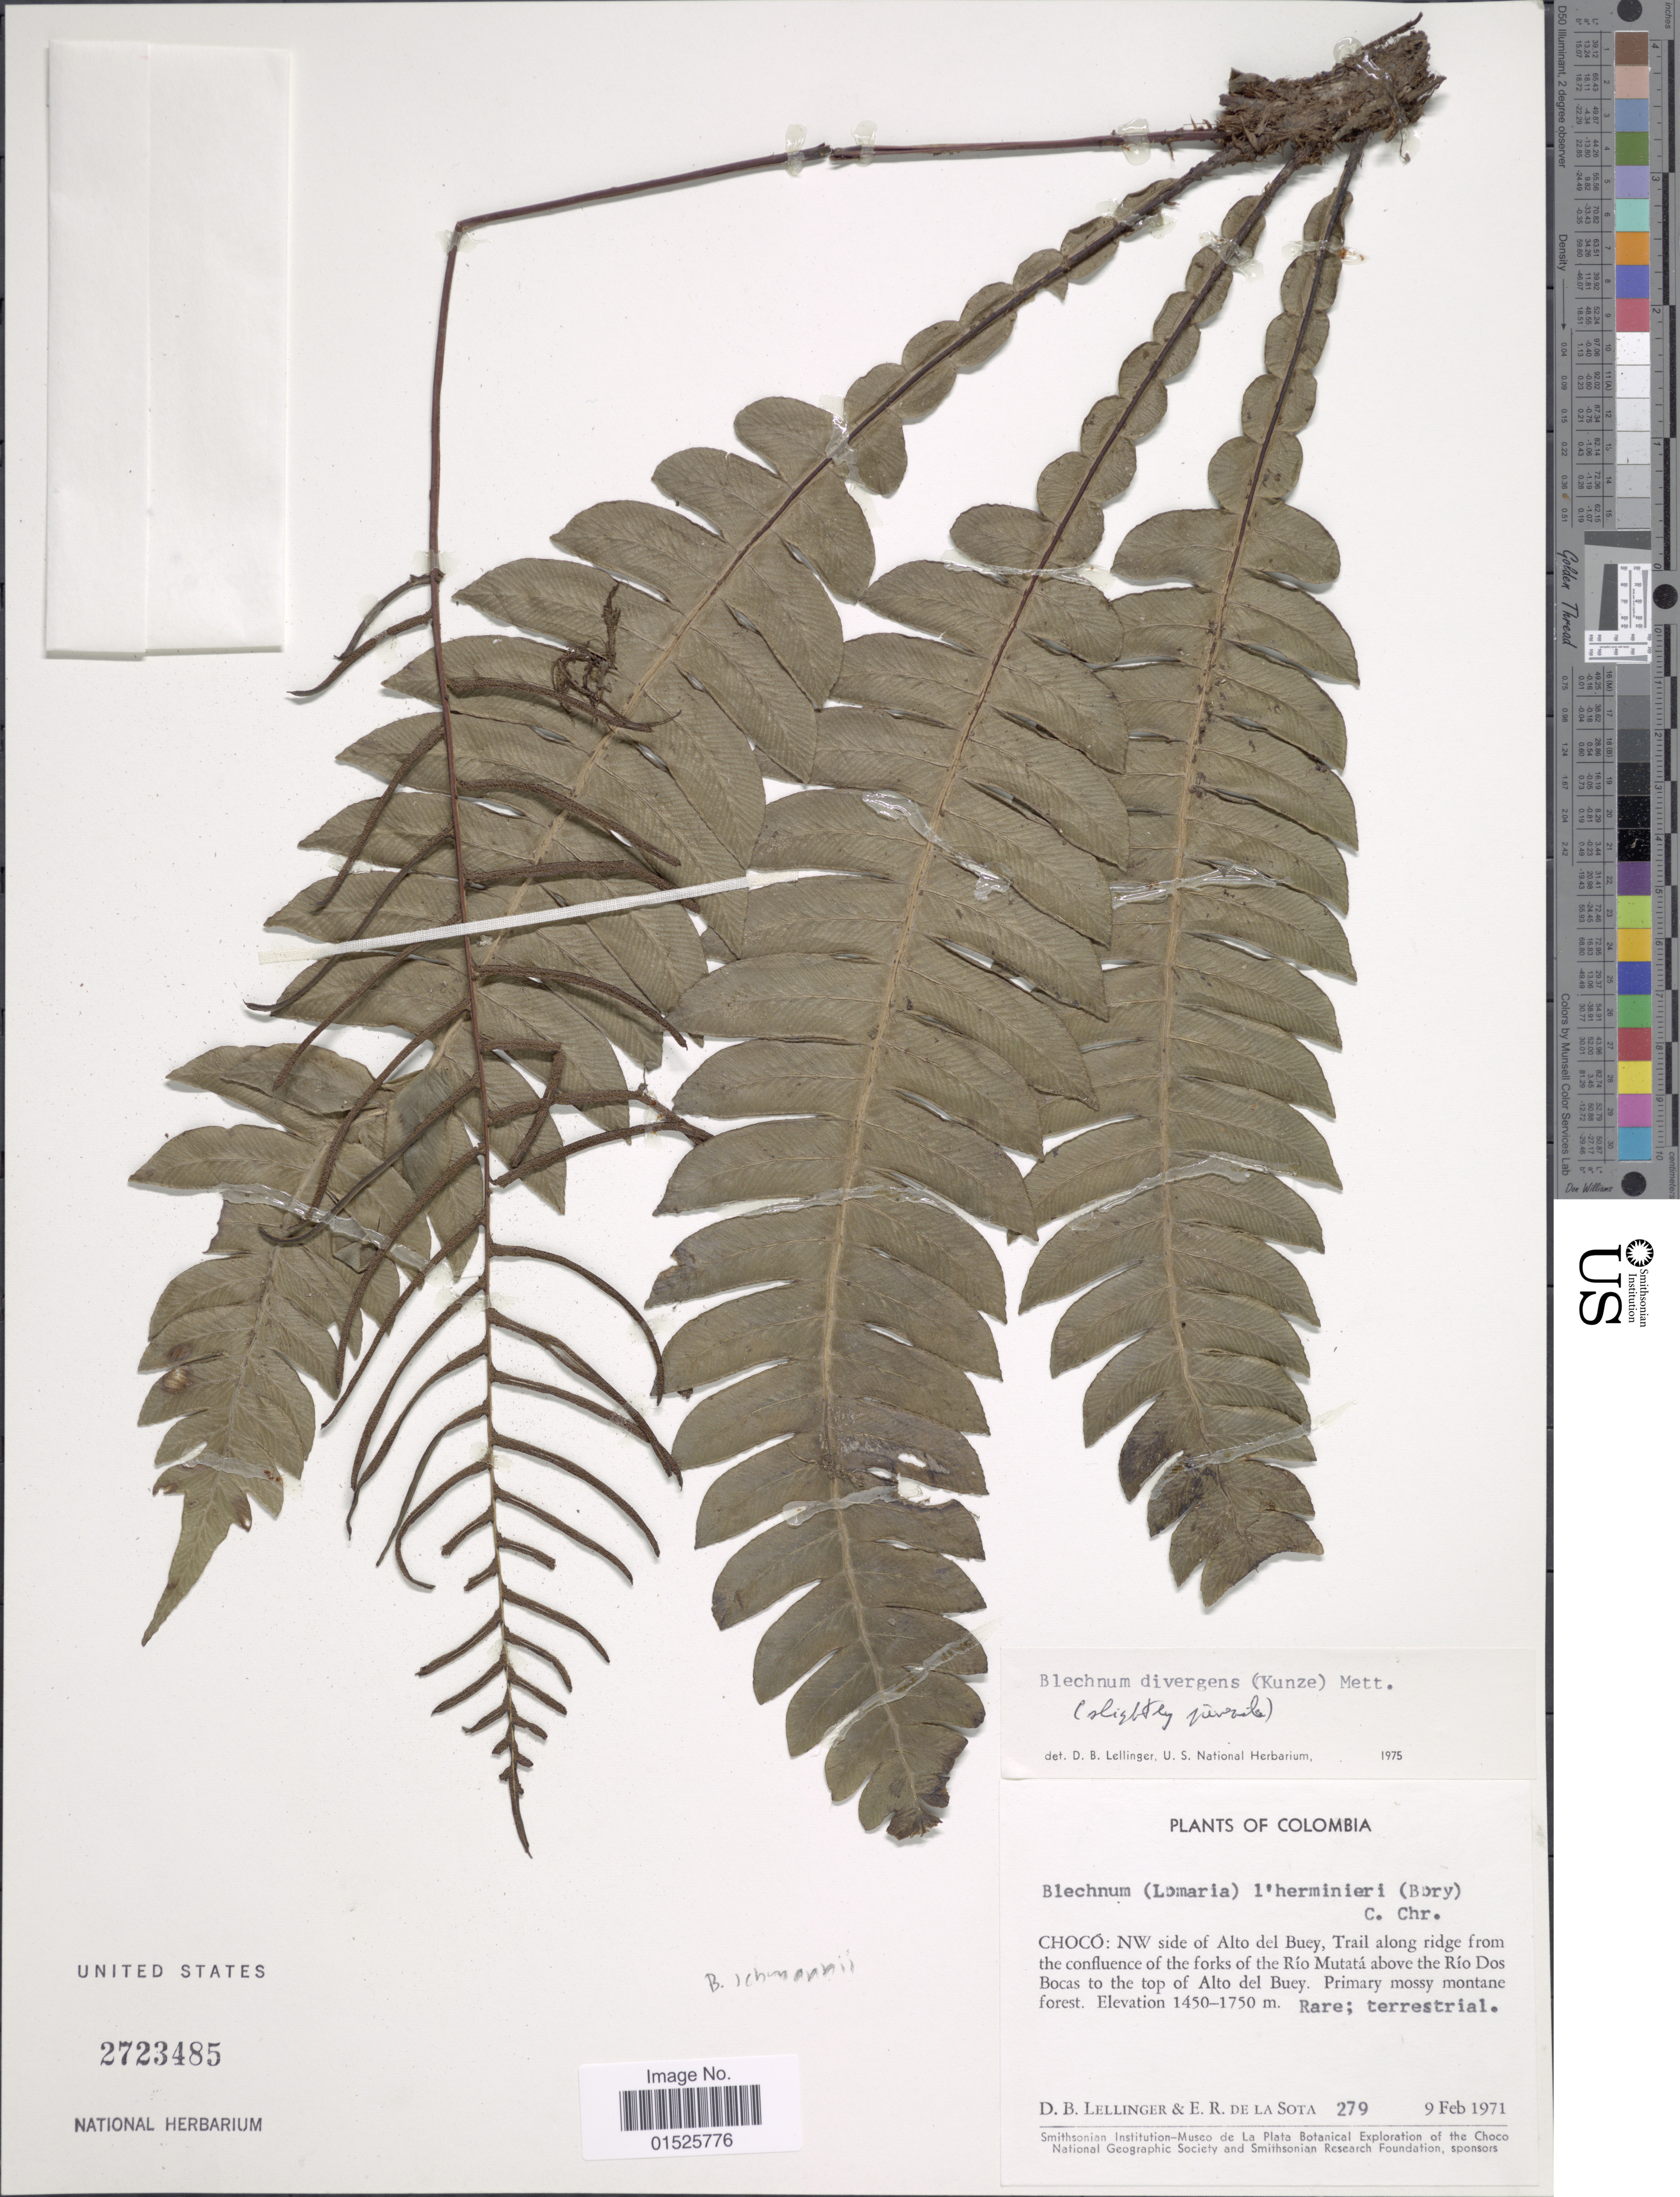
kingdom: Plantae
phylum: Tracheophyta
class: Polypodiopsida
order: Polypodiales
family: Blechnaceae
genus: Blechnum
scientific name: Blechnum divergens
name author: (Kunze) Mett.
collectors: D. B. Lellinger & E. R. de la Sota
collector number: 279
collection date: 1971-02-09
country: Colombia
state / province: Chocó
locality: NW side of Alto del Buey, Trail along ridge from the confluence of the forks of the Río Mutatá above the Río Dos Bocas to the top of Alto del Buey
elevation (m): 1450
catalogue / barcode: US 2723485